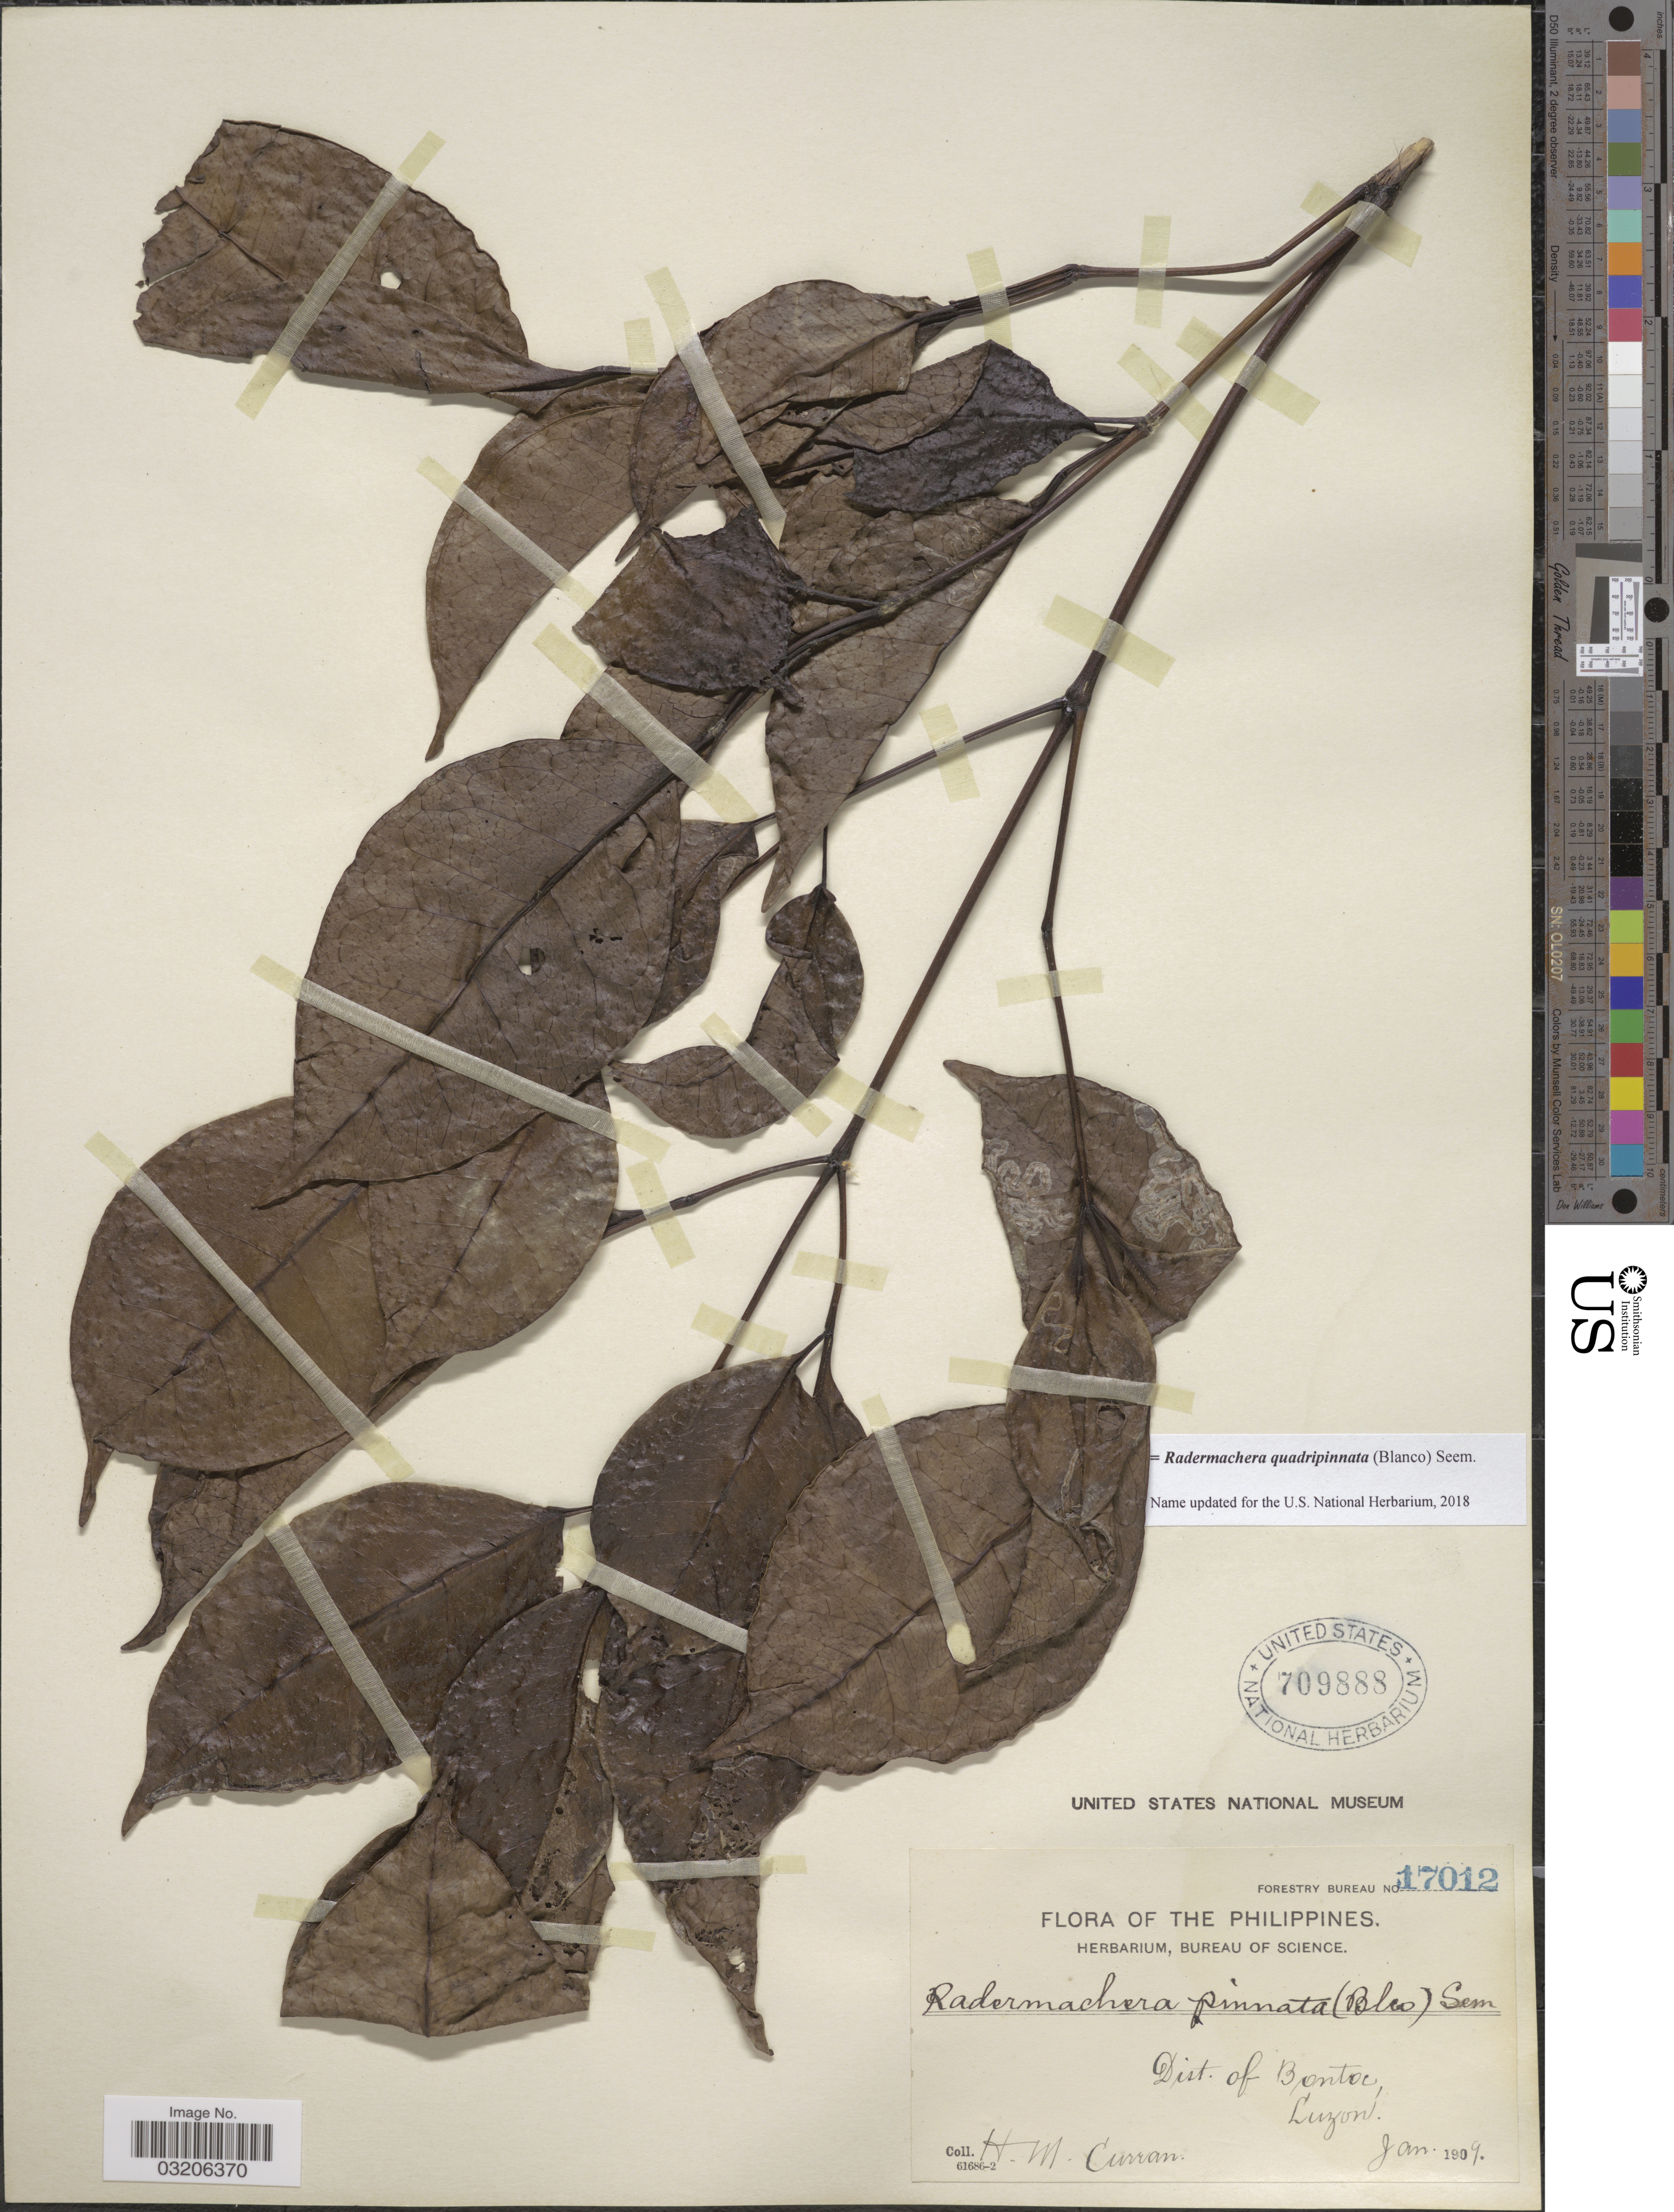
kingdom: Plantae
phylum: Tracheophyta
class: Magnoliopsida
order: Lamiales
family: Bignoniaceae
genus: Radermachera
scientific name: Radermachera quadripinnata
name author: (Blanco) Seem.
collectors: H. M. Curran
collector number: Forestry Bureau 17012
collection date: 1909-01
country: Philippines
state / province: Cordillera (Administrative Region)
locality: Dist. of Bontoc, Luzon.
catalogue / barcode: US 709888